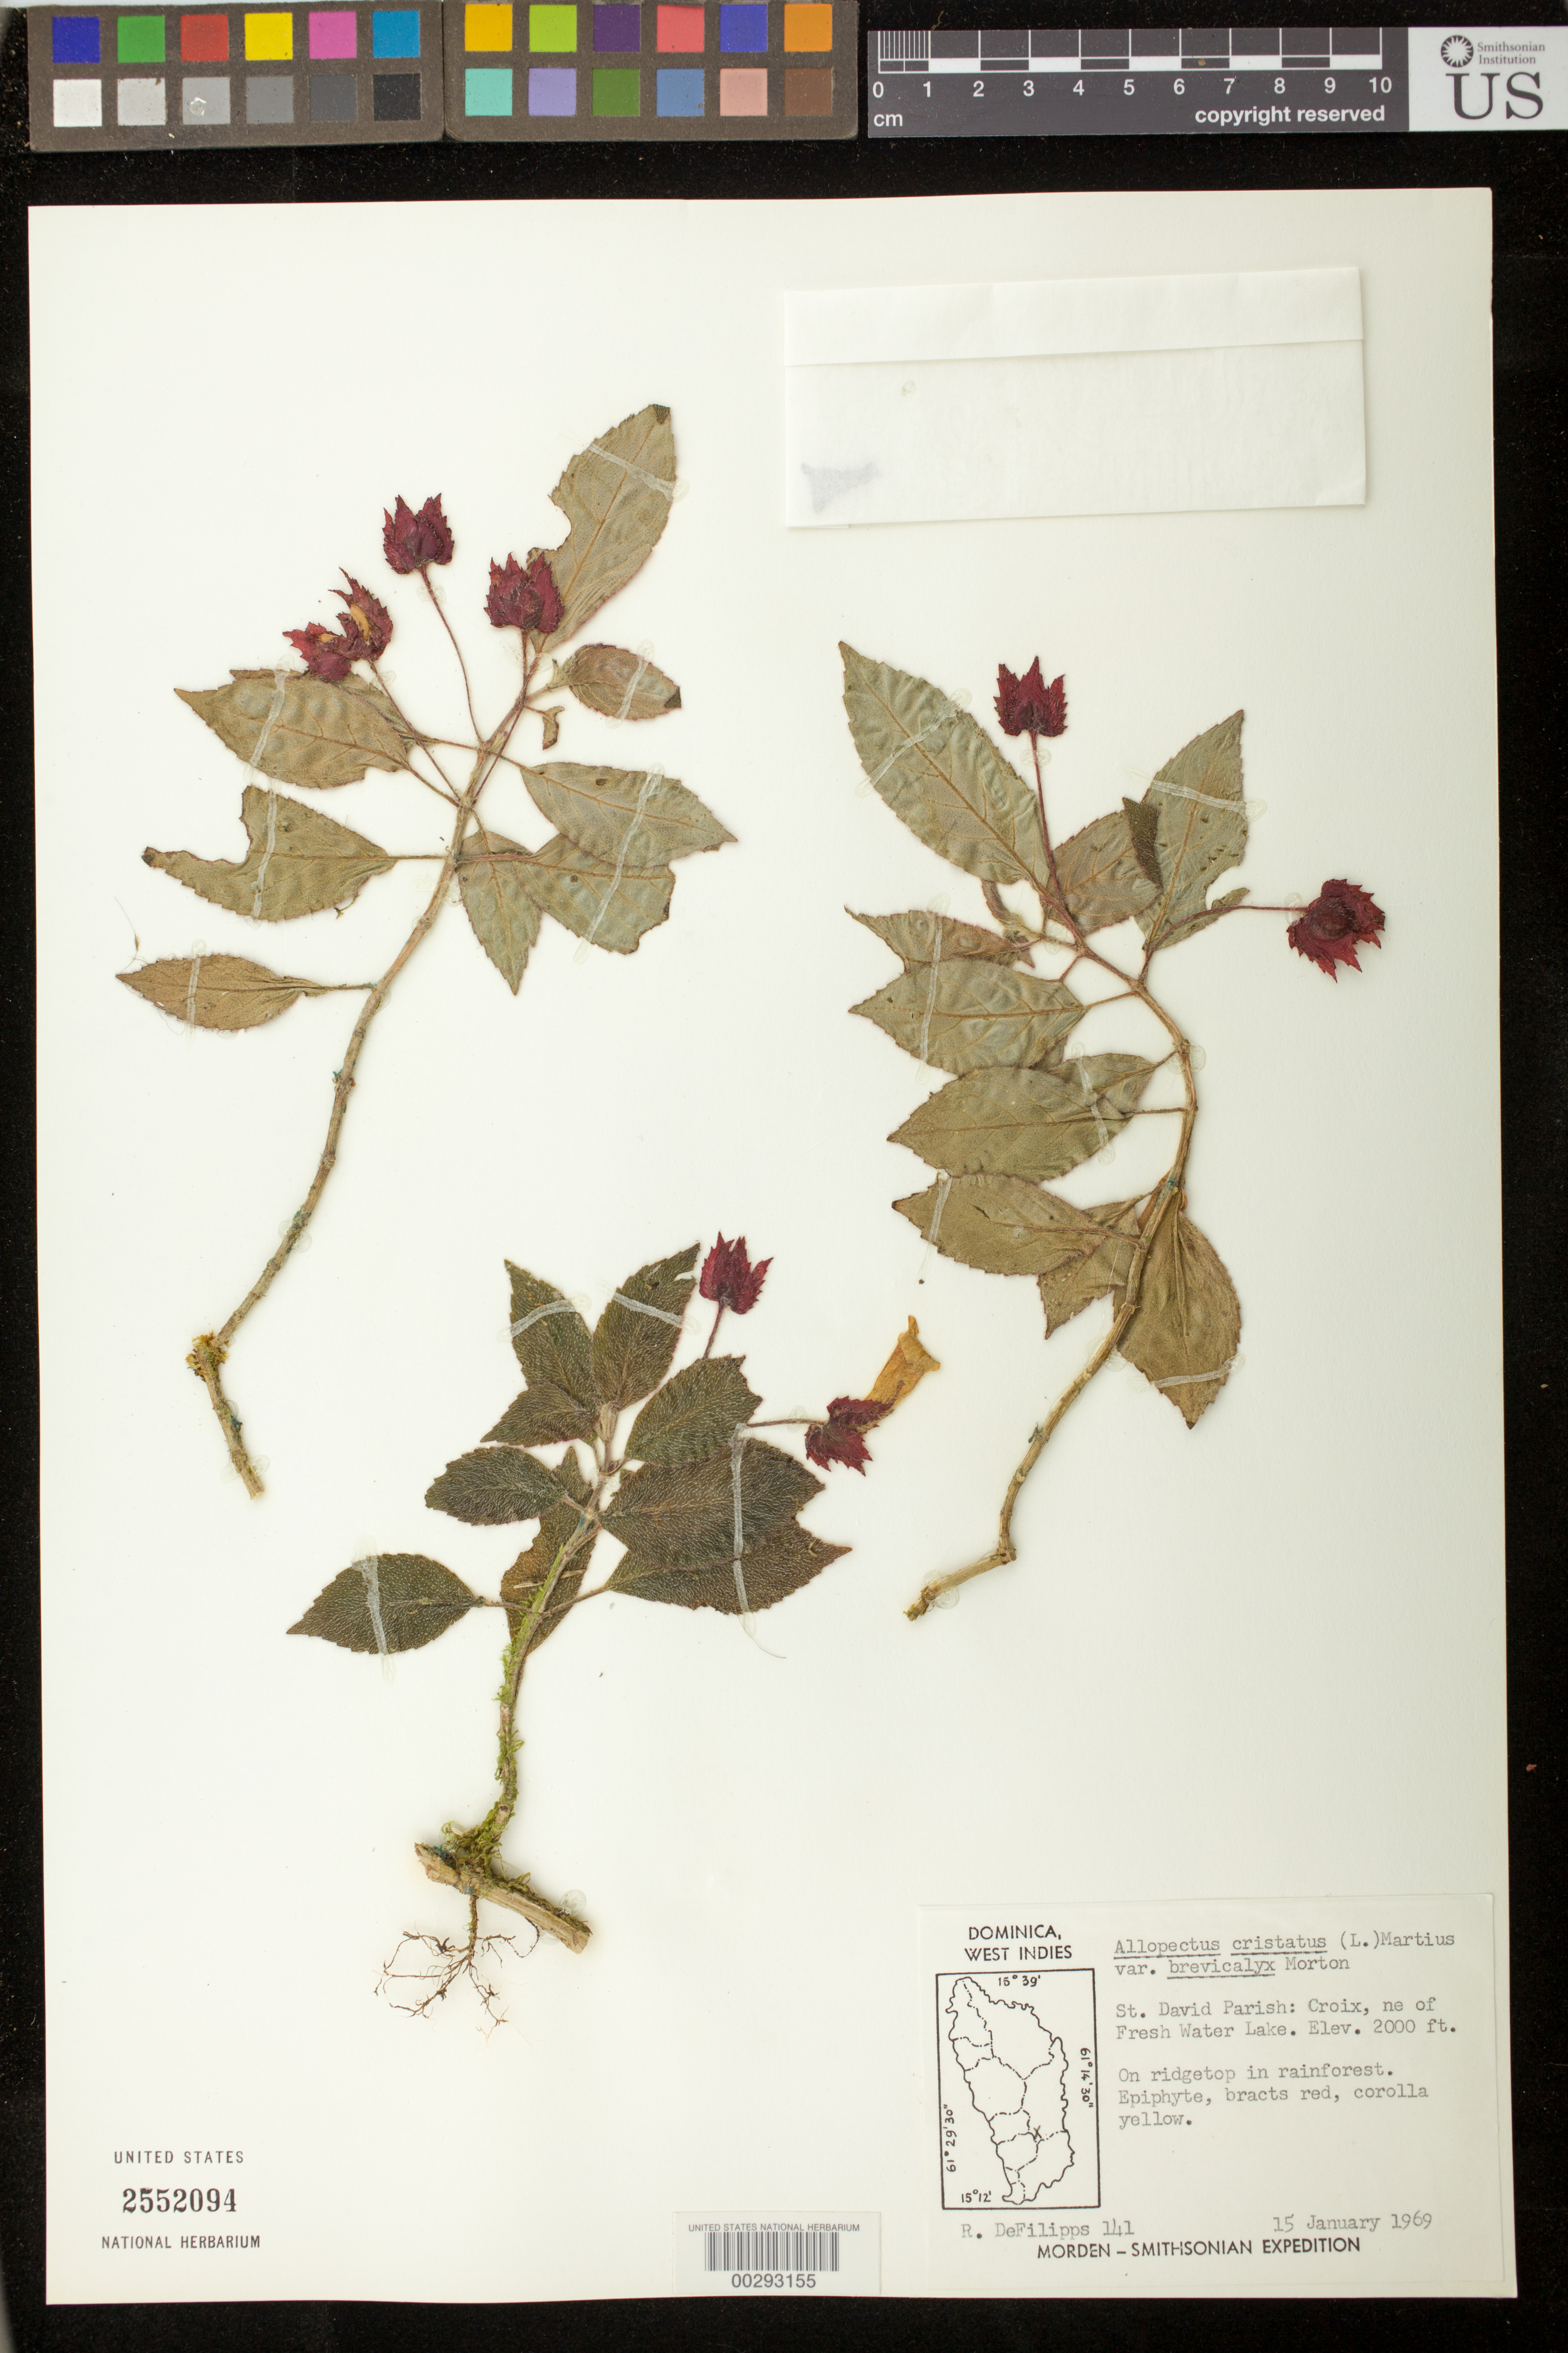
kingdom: Plantae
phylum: Tracheophyta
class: Magnoliopsida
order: Lamiales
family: Gesneriaceae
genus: Crantzia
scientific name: Crantzia cristata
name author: (L.) Scop. ex Fritsch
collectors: R. A. DeFilipps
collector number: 141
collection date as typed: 15 Jan 1969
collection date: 1969-01-15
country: Dominica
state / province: St. David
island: Dominica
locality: Croix, NE of Fresh Water Lake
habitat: Rain forest, on ridgetop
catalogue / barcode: US 2552094